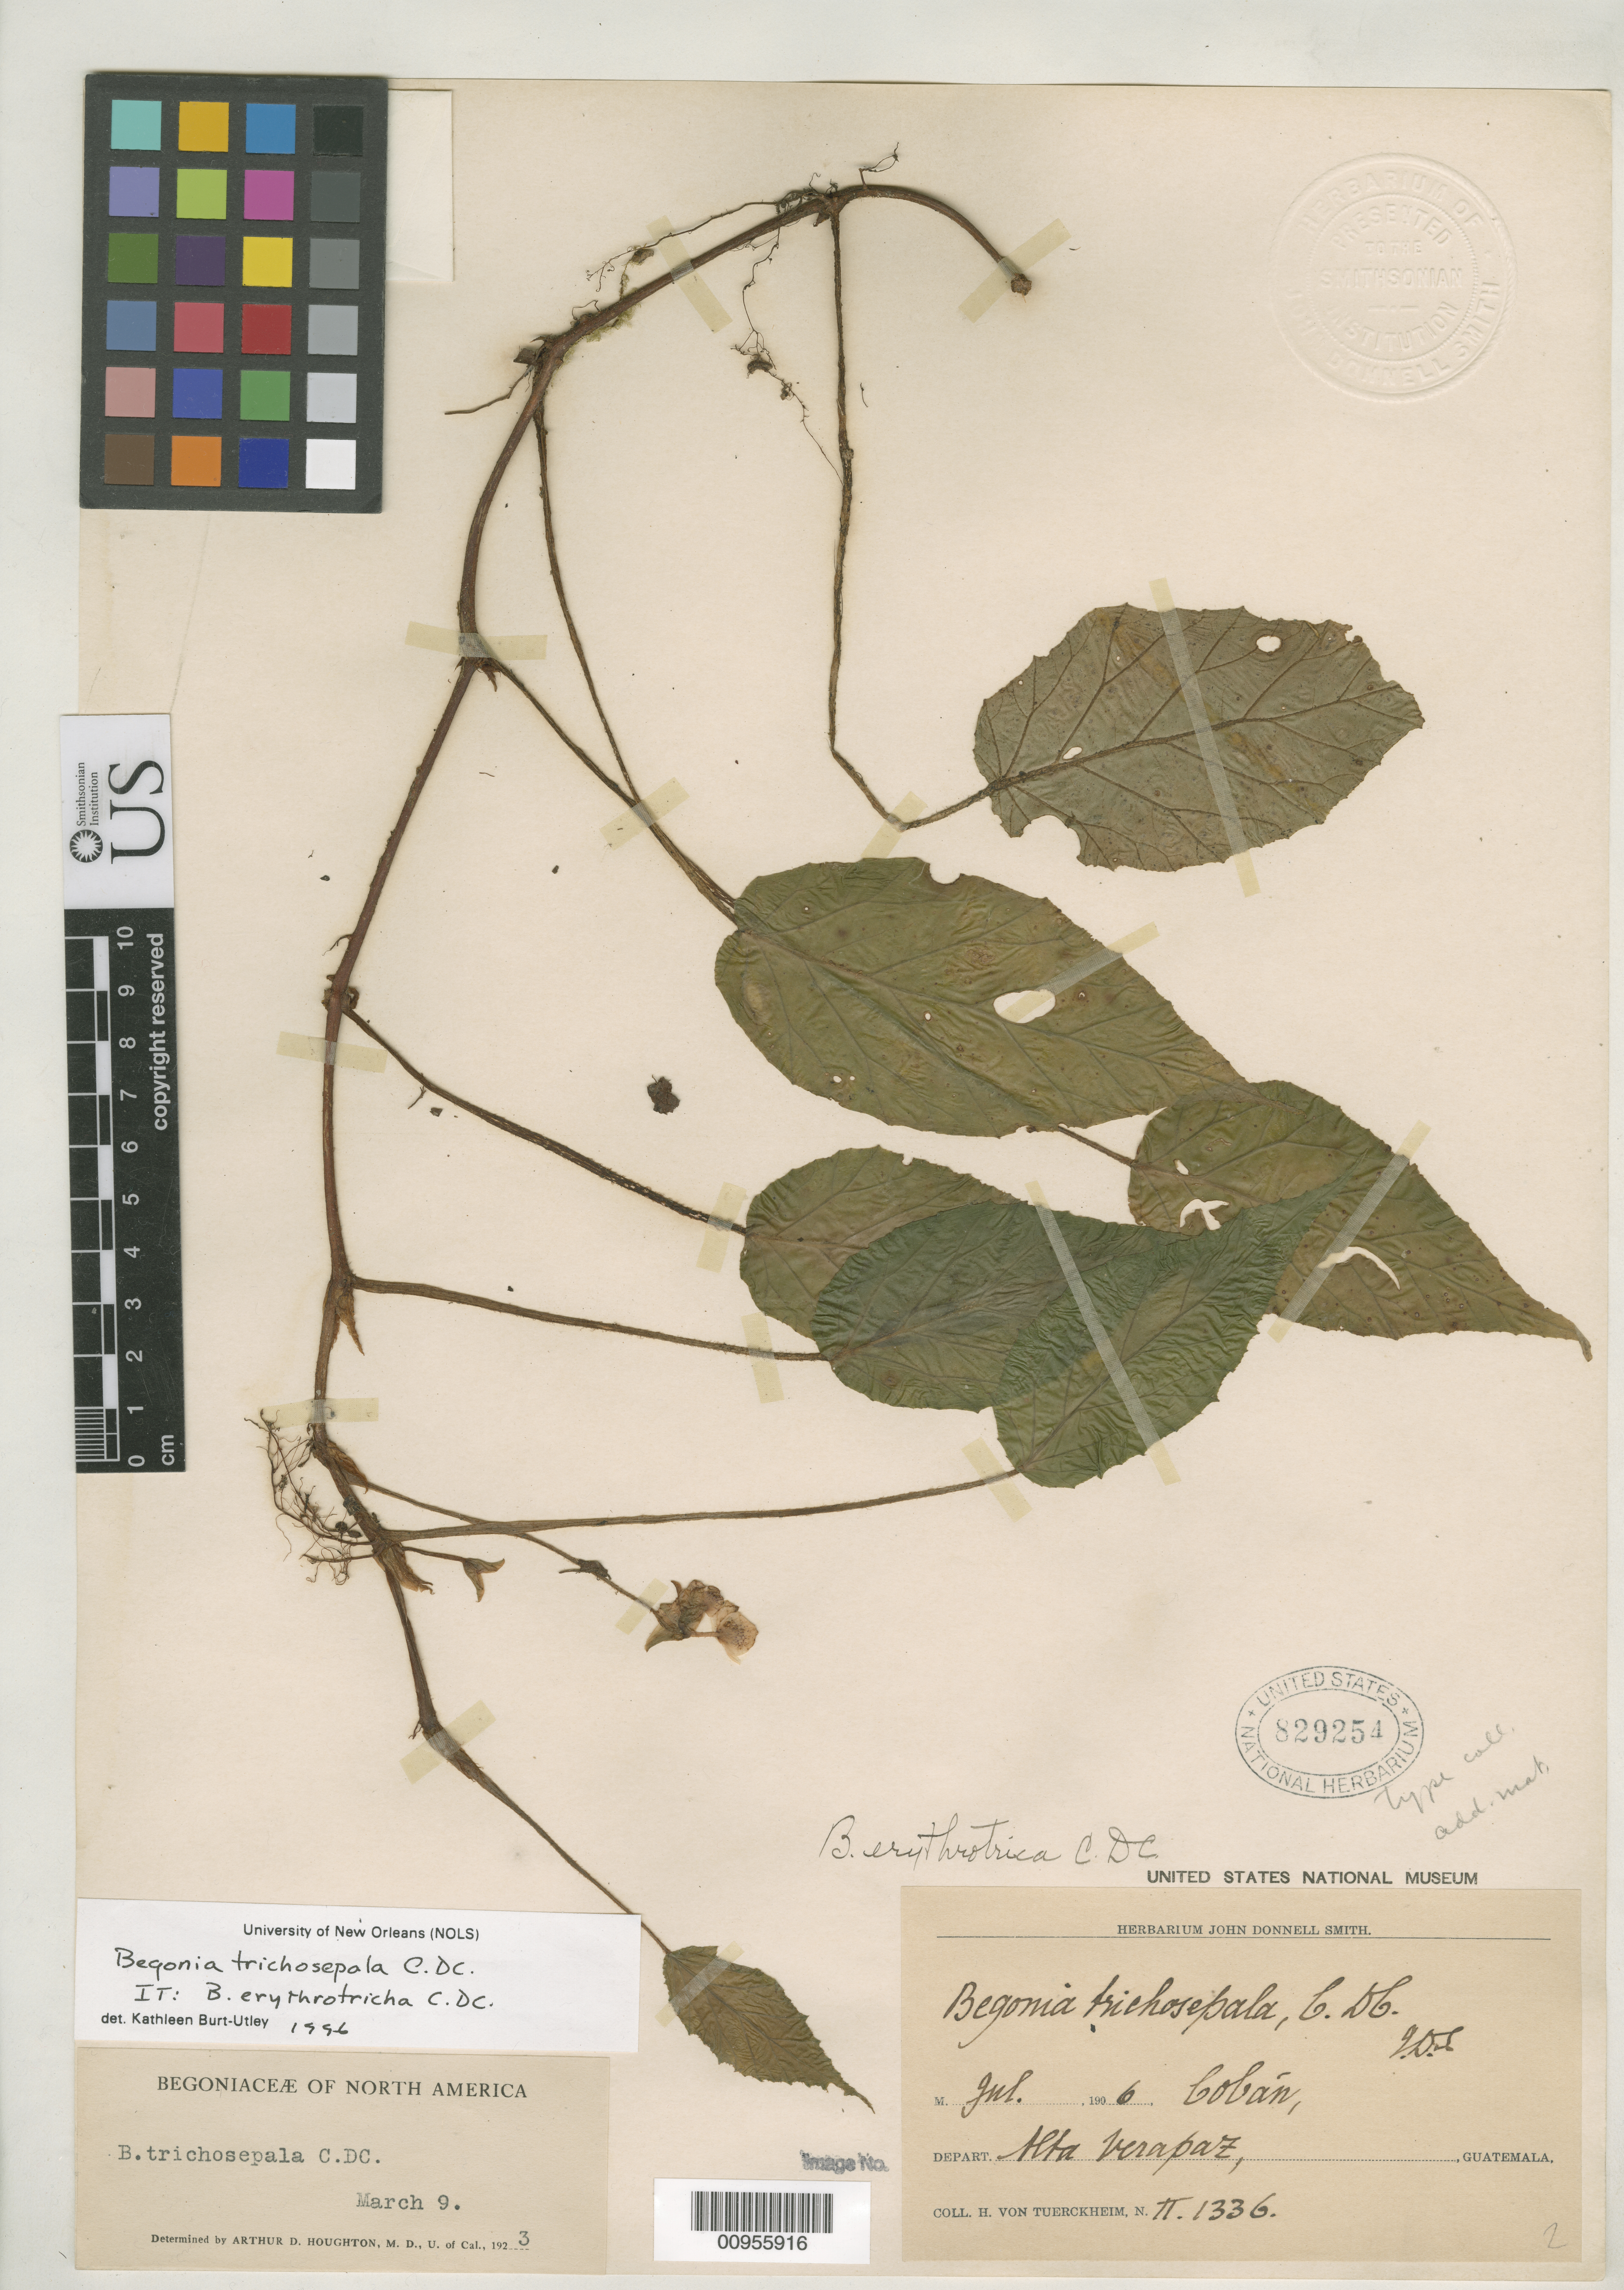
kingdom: Plantae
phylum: Tracheophyta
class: Magnoliopsida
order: Cucurbitales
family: Begoniaceae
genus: Begonia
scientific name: Begonia erythrotricha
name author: C. DC.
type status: Type Collection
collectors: H. von Türckheim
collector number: II 1336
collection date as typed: Jul 1906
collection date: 1906-07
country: Guatemala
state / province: Alta Verapaz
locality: Cobán.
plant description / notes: Protologue does not cite collection date.; Specimens with this collection number at US bear different collection dates, July 1906 and Nov. 1907. This sheet annotated as isotype by Burt-Utley (1996) but possibly a syntype or paratype, depending on collection date of holotype.; Specimen ex John Donnell Smith herbarium.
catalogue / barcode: US 829254